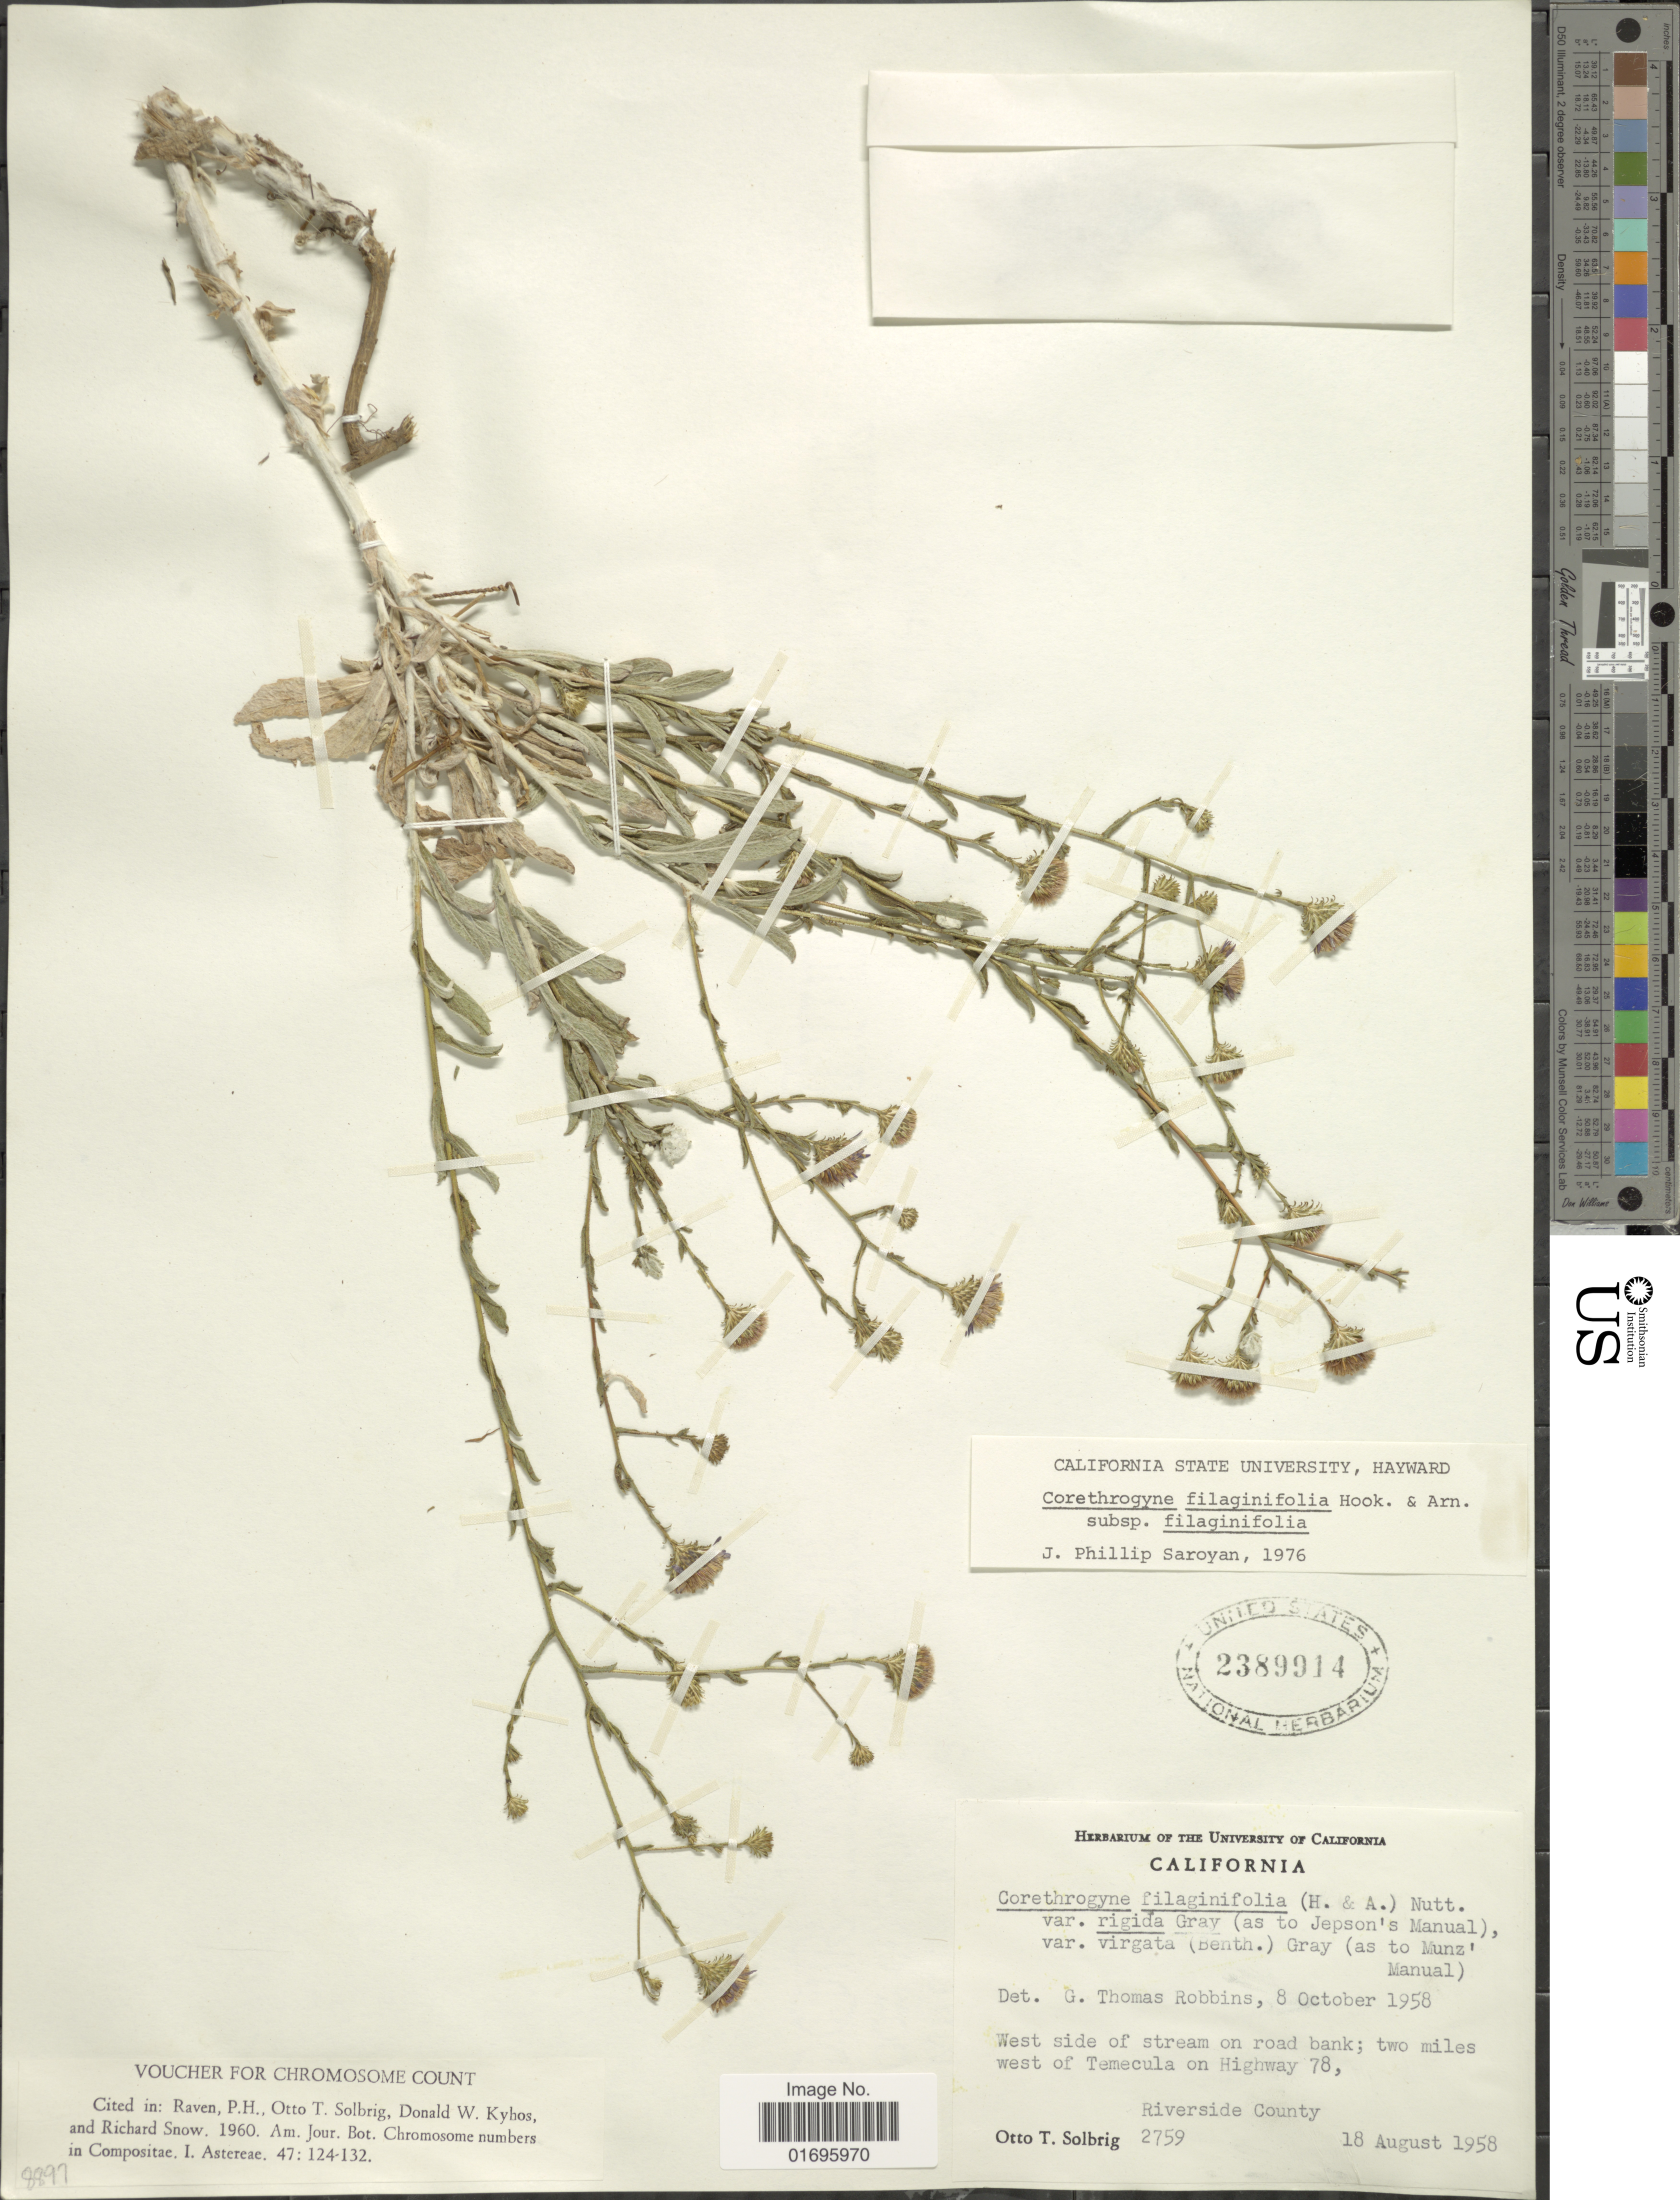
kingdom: Plantae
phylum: Tracheophyta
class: Magnoliopsida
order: Asterales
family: Asteraceae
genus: Corethrogyne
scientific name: Corethrogyne filaginifolia var. californica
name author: (DC.) Saroyan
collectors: O. T. Solbrig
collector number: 2759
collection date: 1958-08-18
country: United States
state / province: California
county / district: Riverside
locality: West side of stream on road bank; two miles west of Temecula on Highway 78, Riverside County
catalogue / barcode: US 2389914